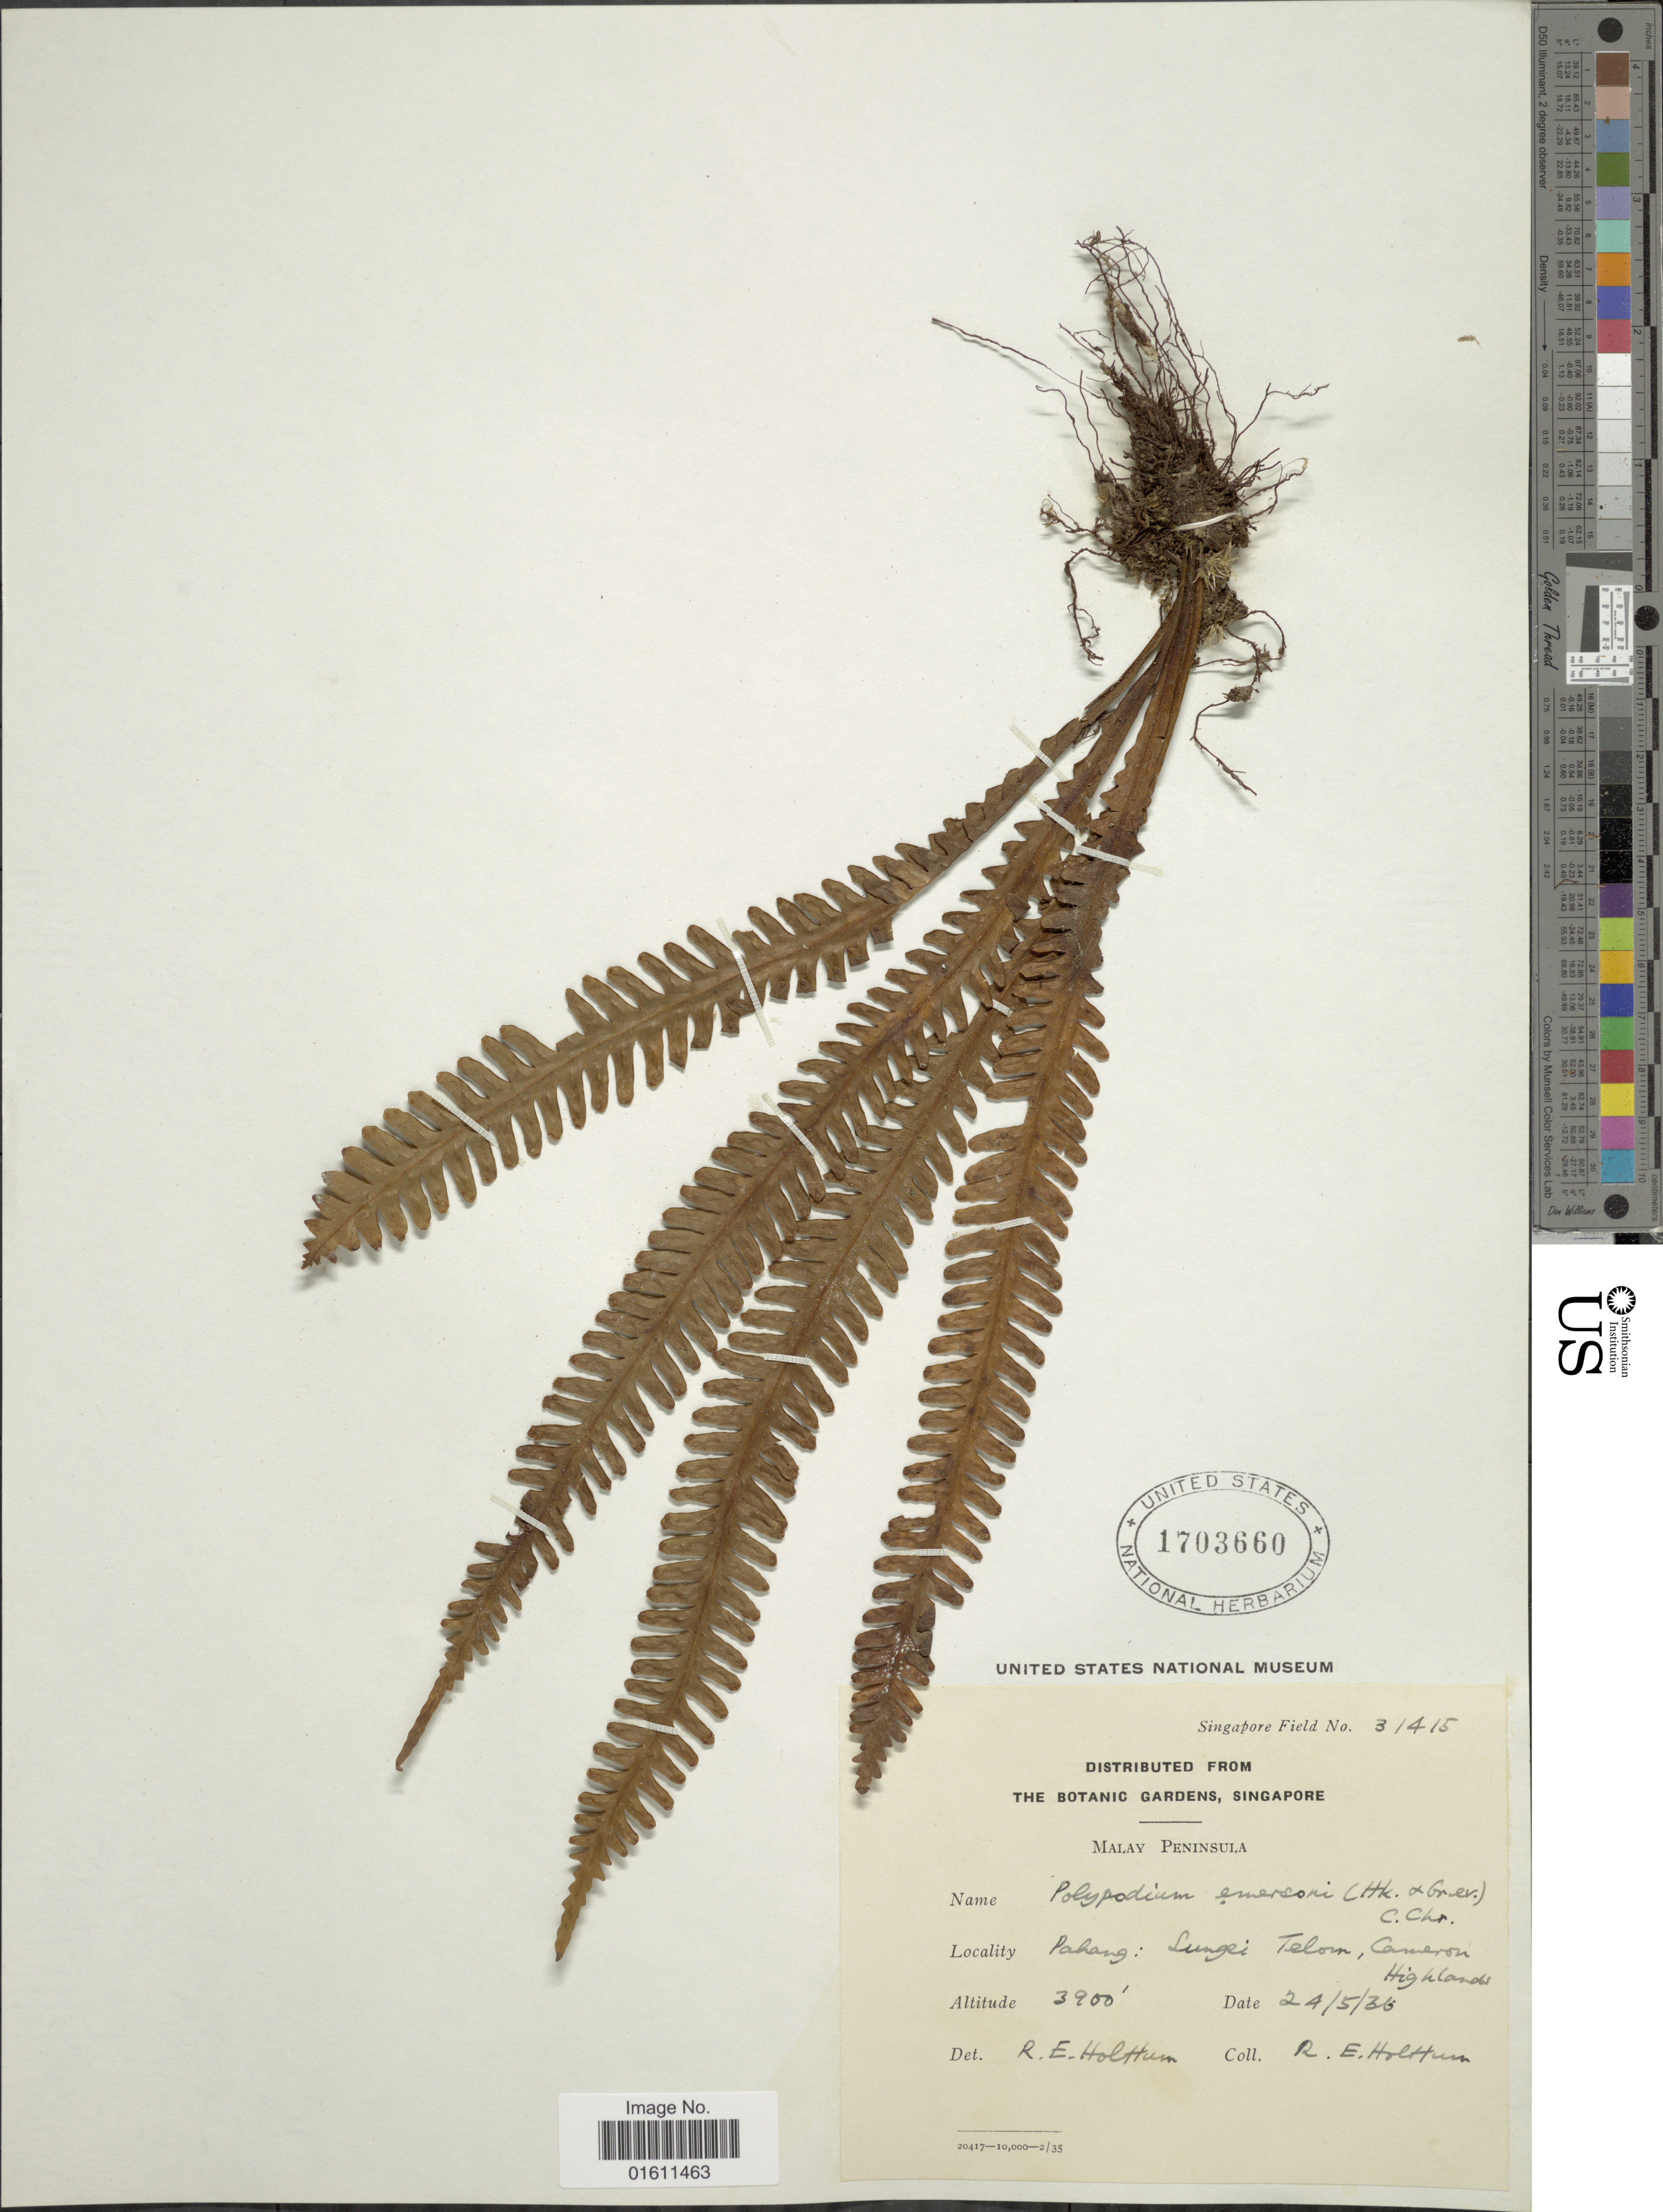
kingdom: Plantae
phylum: Tracheophyta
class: Polypodiopsida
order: Polypodiales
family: Polypodiaceae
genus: Prosaptia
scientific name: Prosaptia emersonii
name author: (Hook. & Grev.) C. Presl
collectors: R. E. Holttum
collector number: Singapore Filed 31415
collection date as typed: Transcribed d/m/y: 24/5/35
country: Malaysia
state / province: Pahang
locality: Malay Peninsula, Pahang: Sungei Telom, Cameron Highlands. [interpreted]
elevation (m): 1189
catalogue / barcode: US 1703660